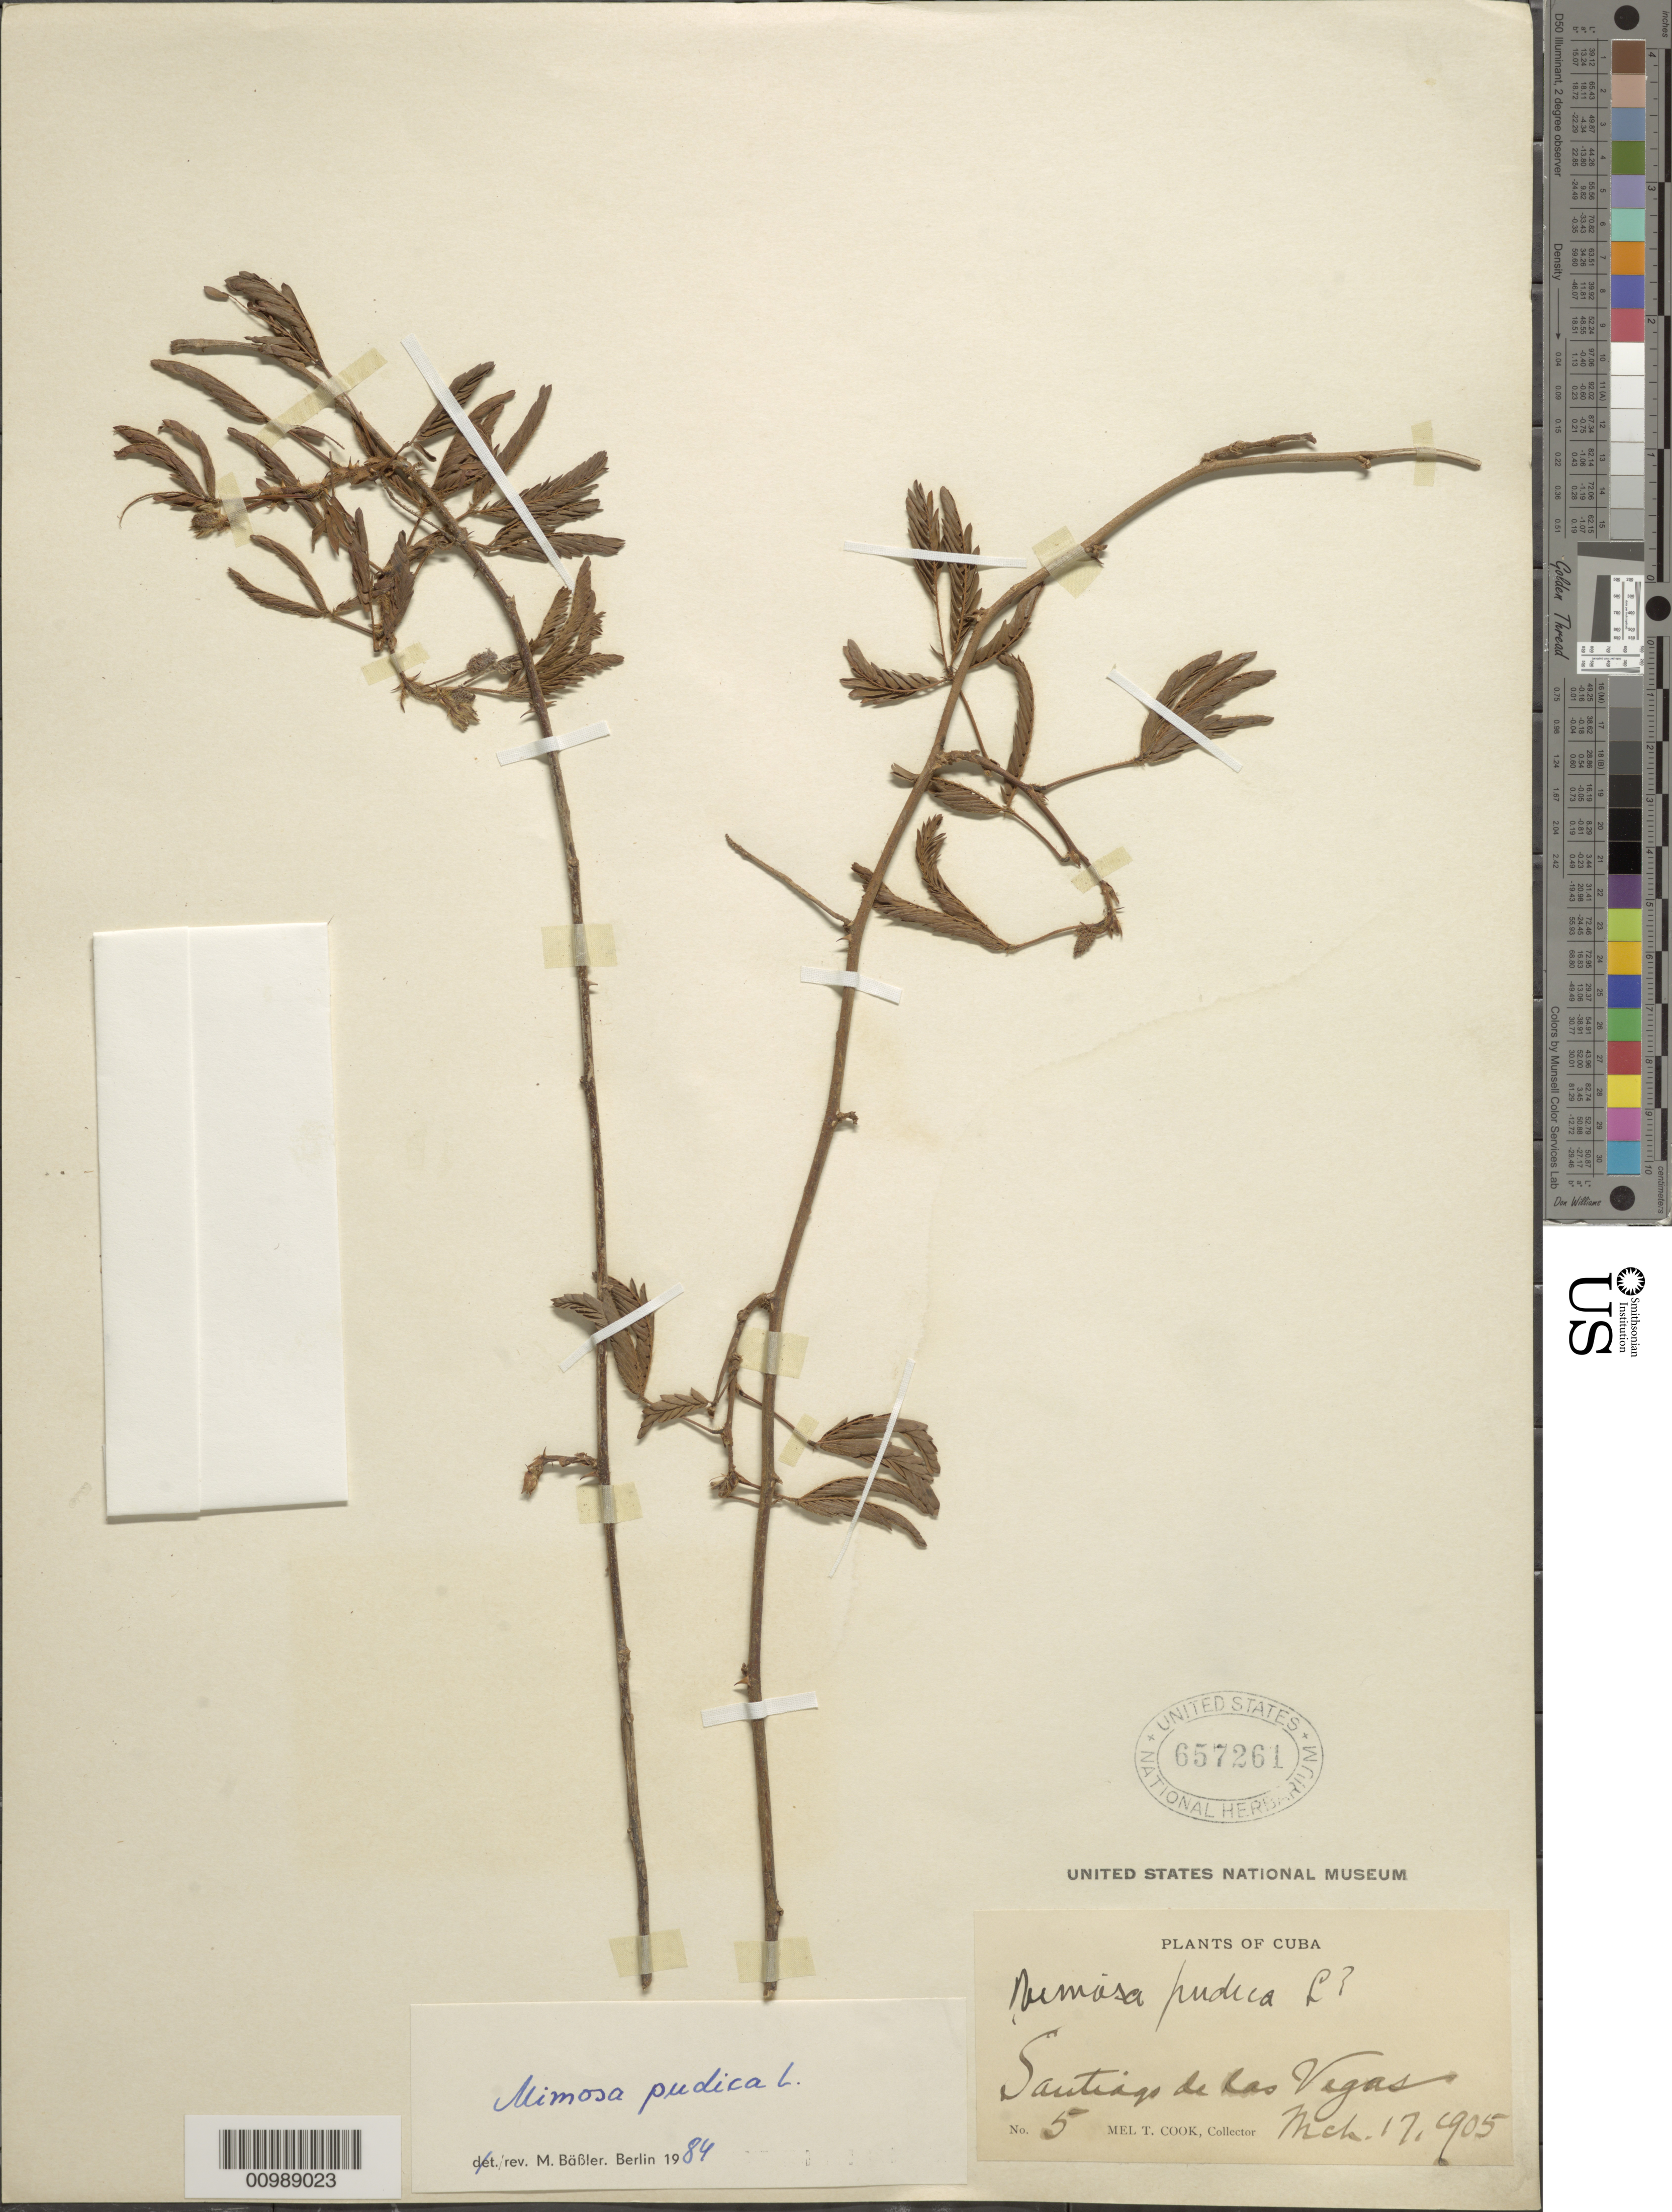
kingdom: Plantae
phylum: Tracheophyta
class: Magnoliopsida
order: Fabales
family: Fabaceae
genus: Mimosa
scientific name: Mimosa pudica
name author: L.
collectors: M. T. Cook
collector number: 5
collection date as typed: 17 Mar 1905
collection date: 1905-03-17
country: Cuba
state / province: La Habana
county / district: Municipio Boyeros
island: Cuba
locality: Santiago de las Vegas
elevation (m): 97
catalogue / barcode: US 657261